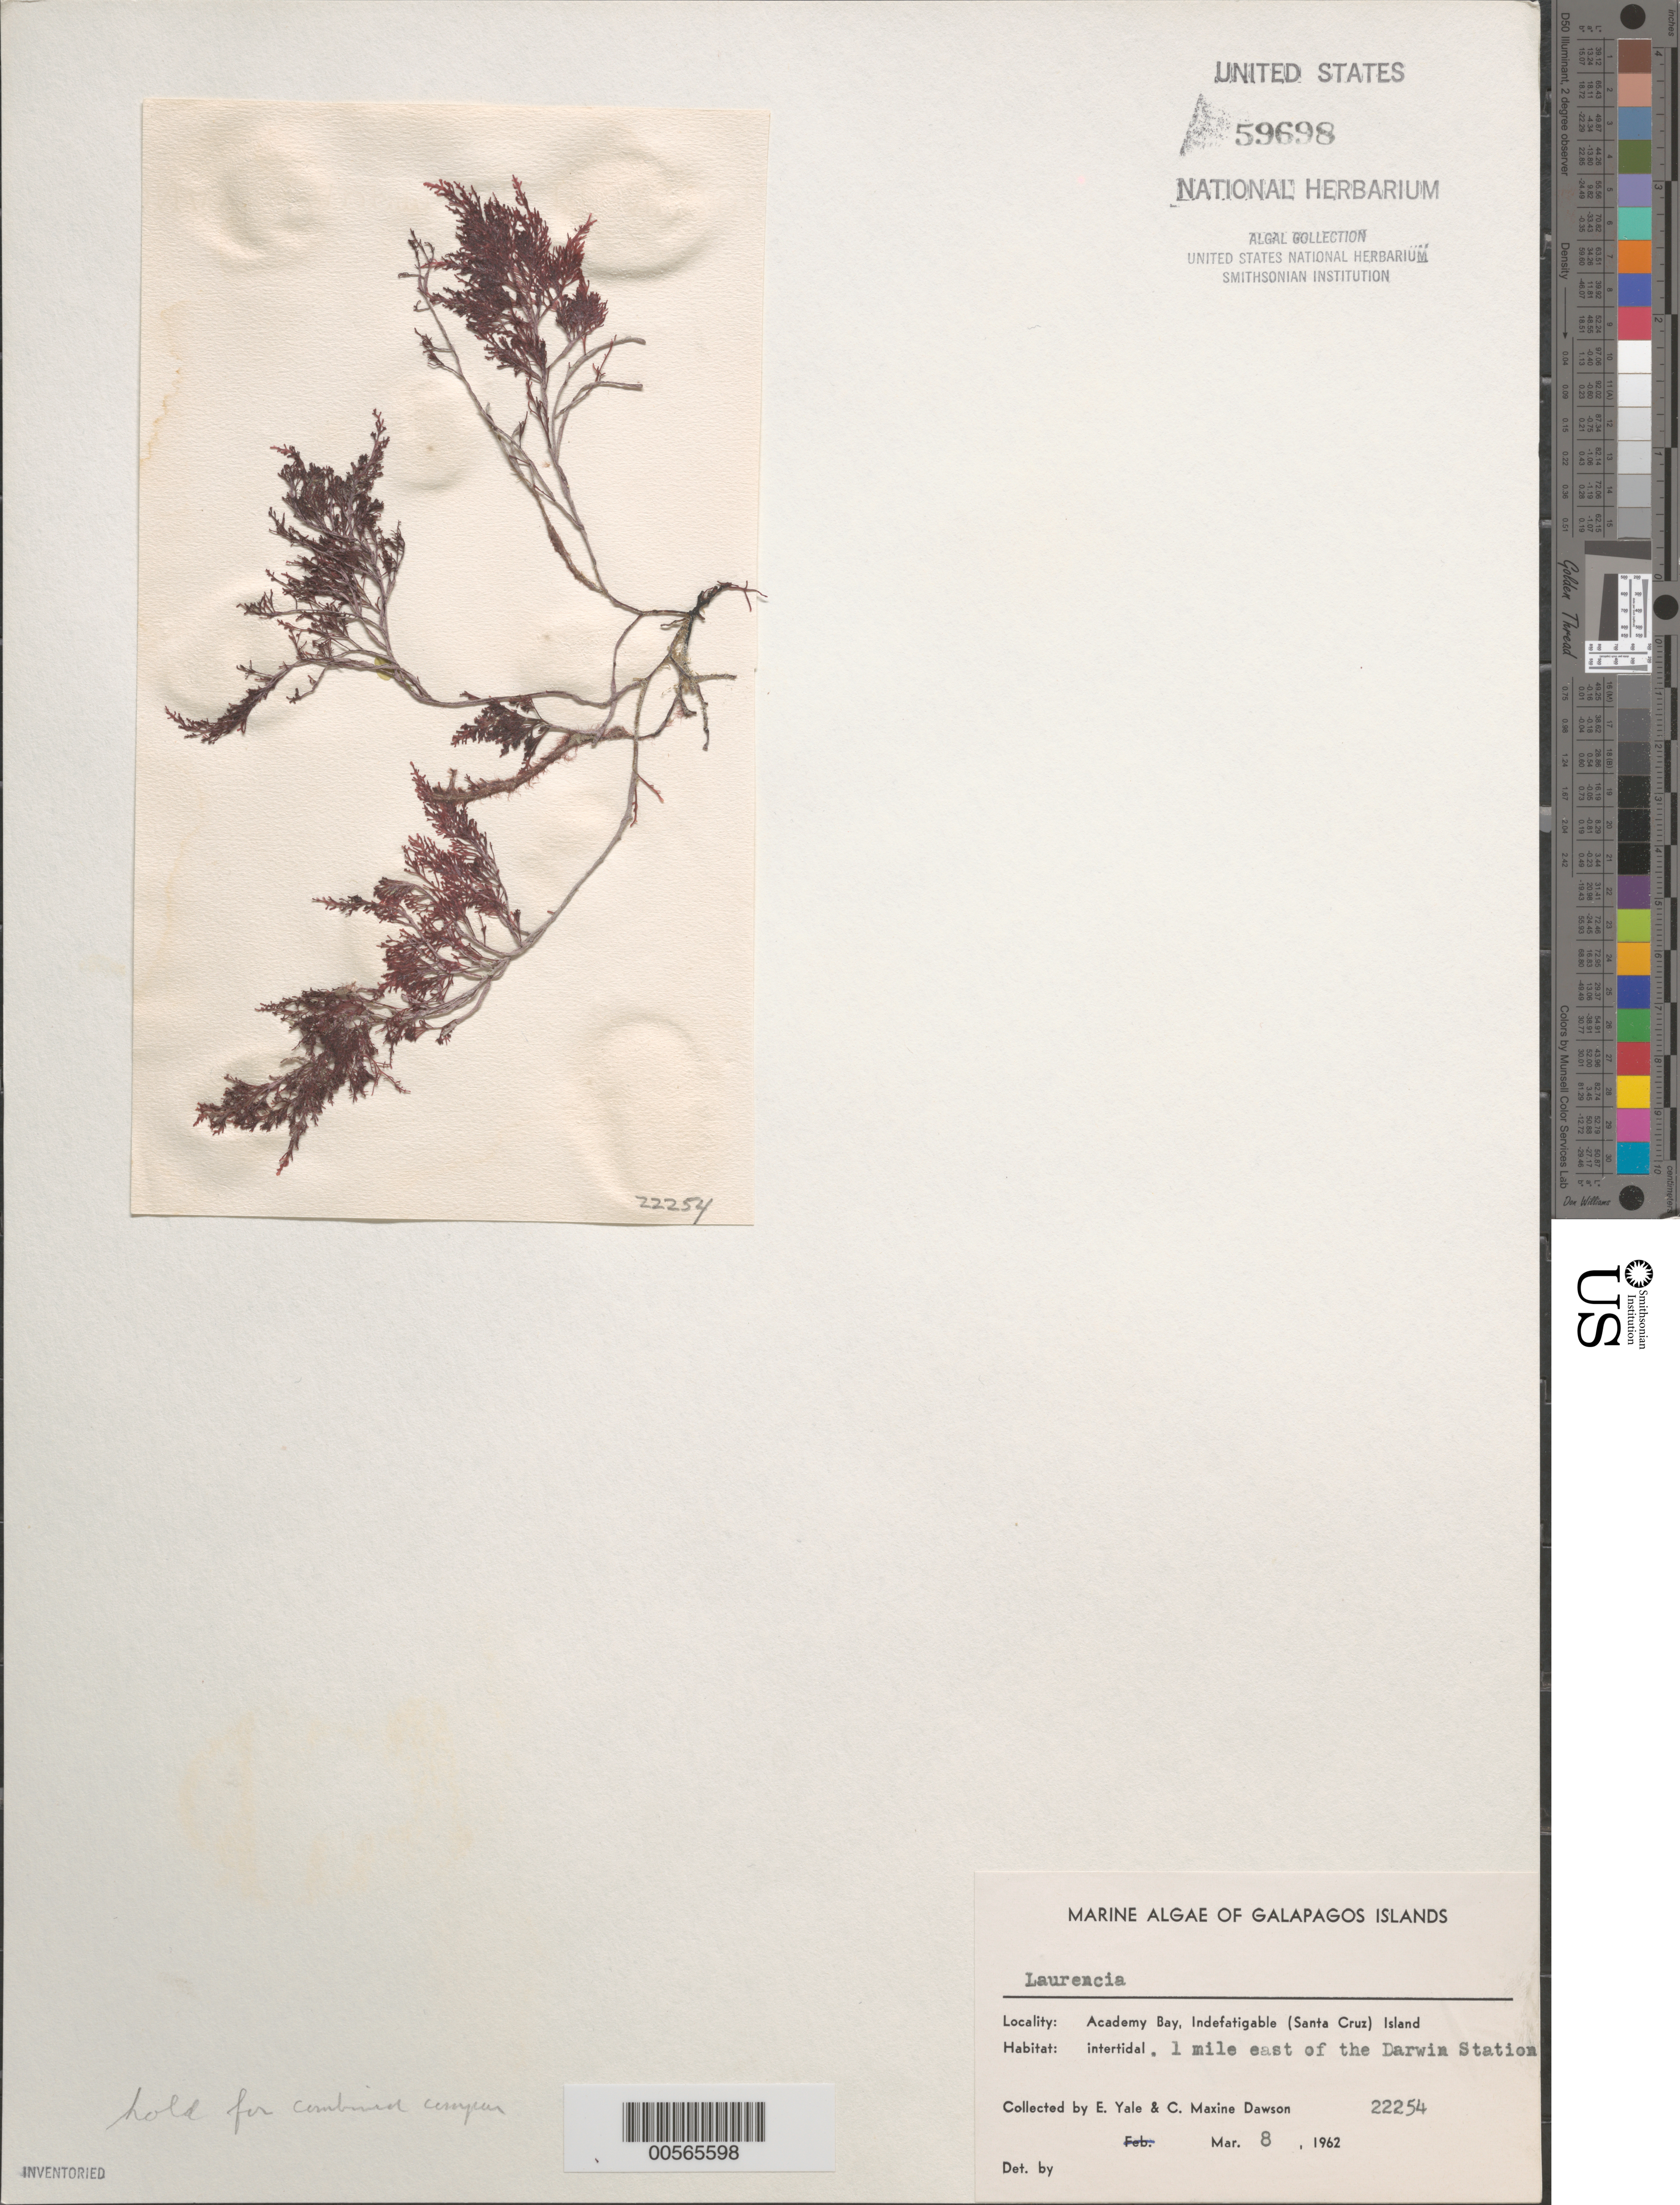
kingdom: Plantae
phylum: Rhodophyta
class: Florideophyceae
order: Ceramiales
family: Rhodomelaceae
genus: Laurencia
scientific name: Laurencia sp.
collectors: E. Y. Dawson & C. M. Dawson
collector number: EYD 22254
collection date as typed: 08 Mar 1962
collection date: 1962-03-08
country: Ecuador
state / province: Colón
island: Santa Cruz [Indefatigable, Chaves]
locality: Academy Bay 1 mile E of Darwin Station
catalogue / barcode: US 59698